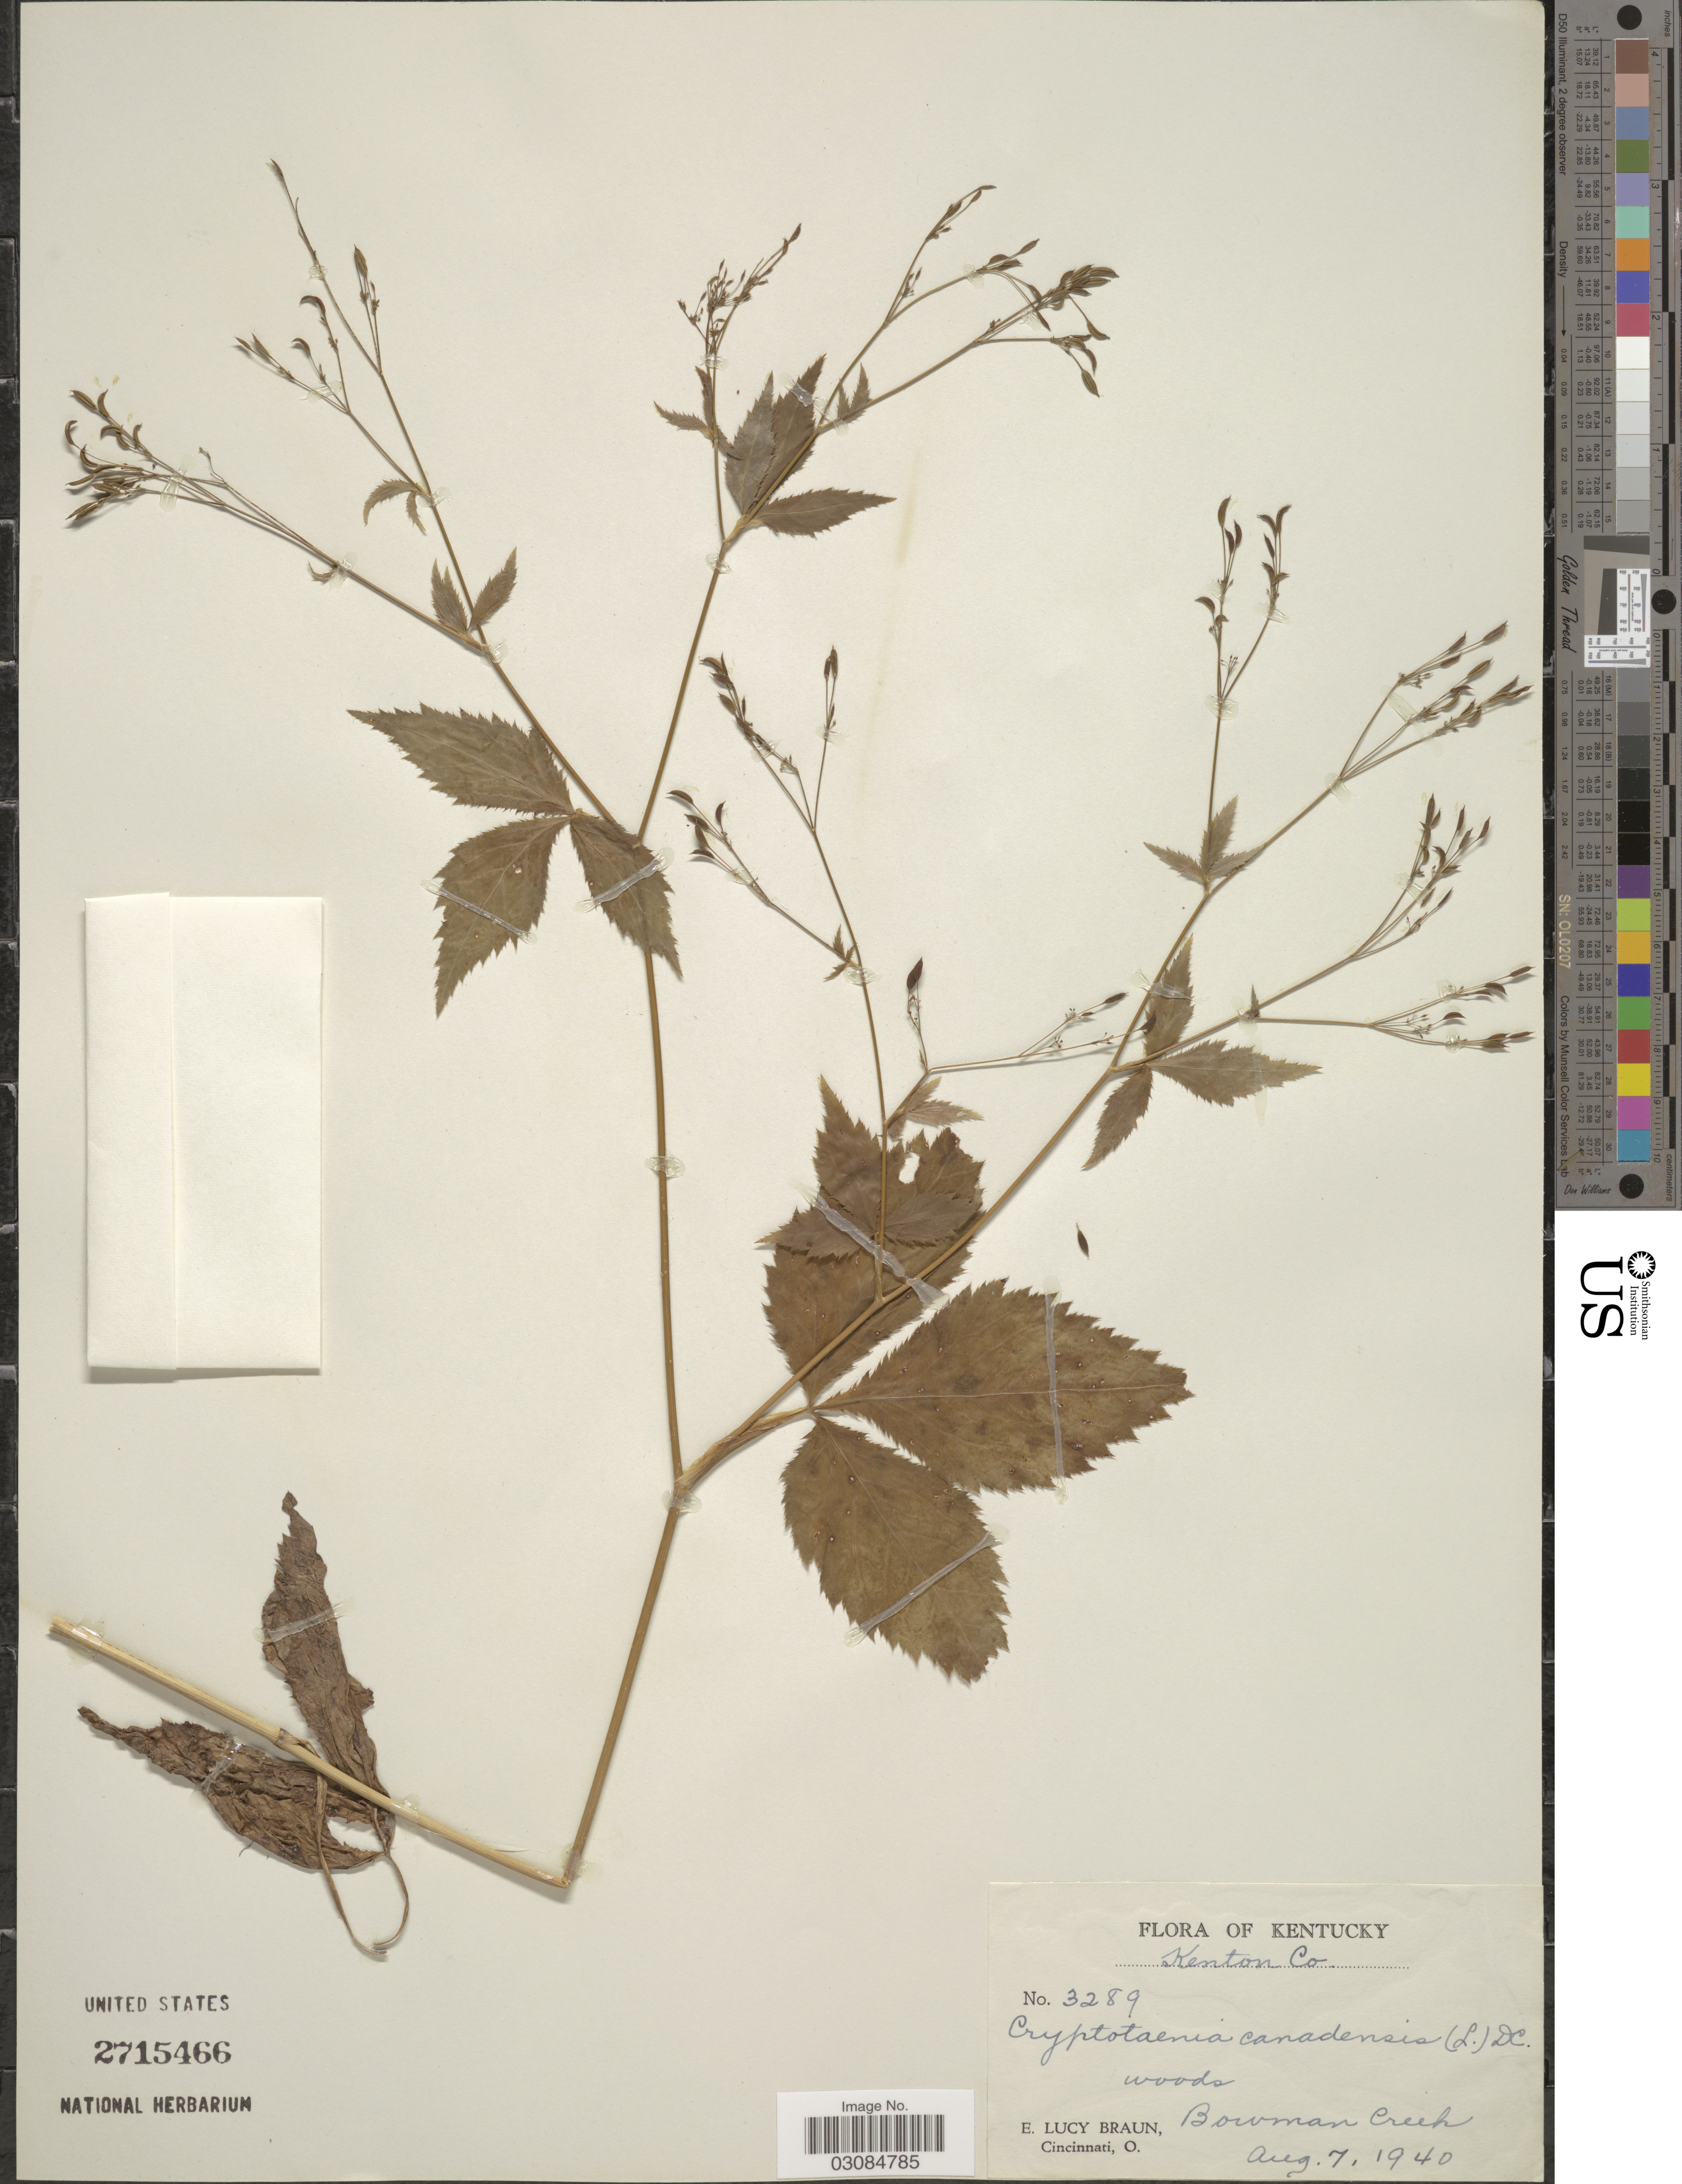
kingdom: Plantae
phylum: Tracheophyta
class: Magnoliopsida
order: Apiales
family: Apiaceae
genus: Cryptotaenia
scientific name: Cryptotaenia canadensis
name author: (L.) DC.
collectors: E. L. Braun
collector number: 3289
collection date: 1940-08-07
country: United States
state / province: Kentucky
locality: Kenton Co. Bowman Creek.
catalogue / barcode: US 2715466